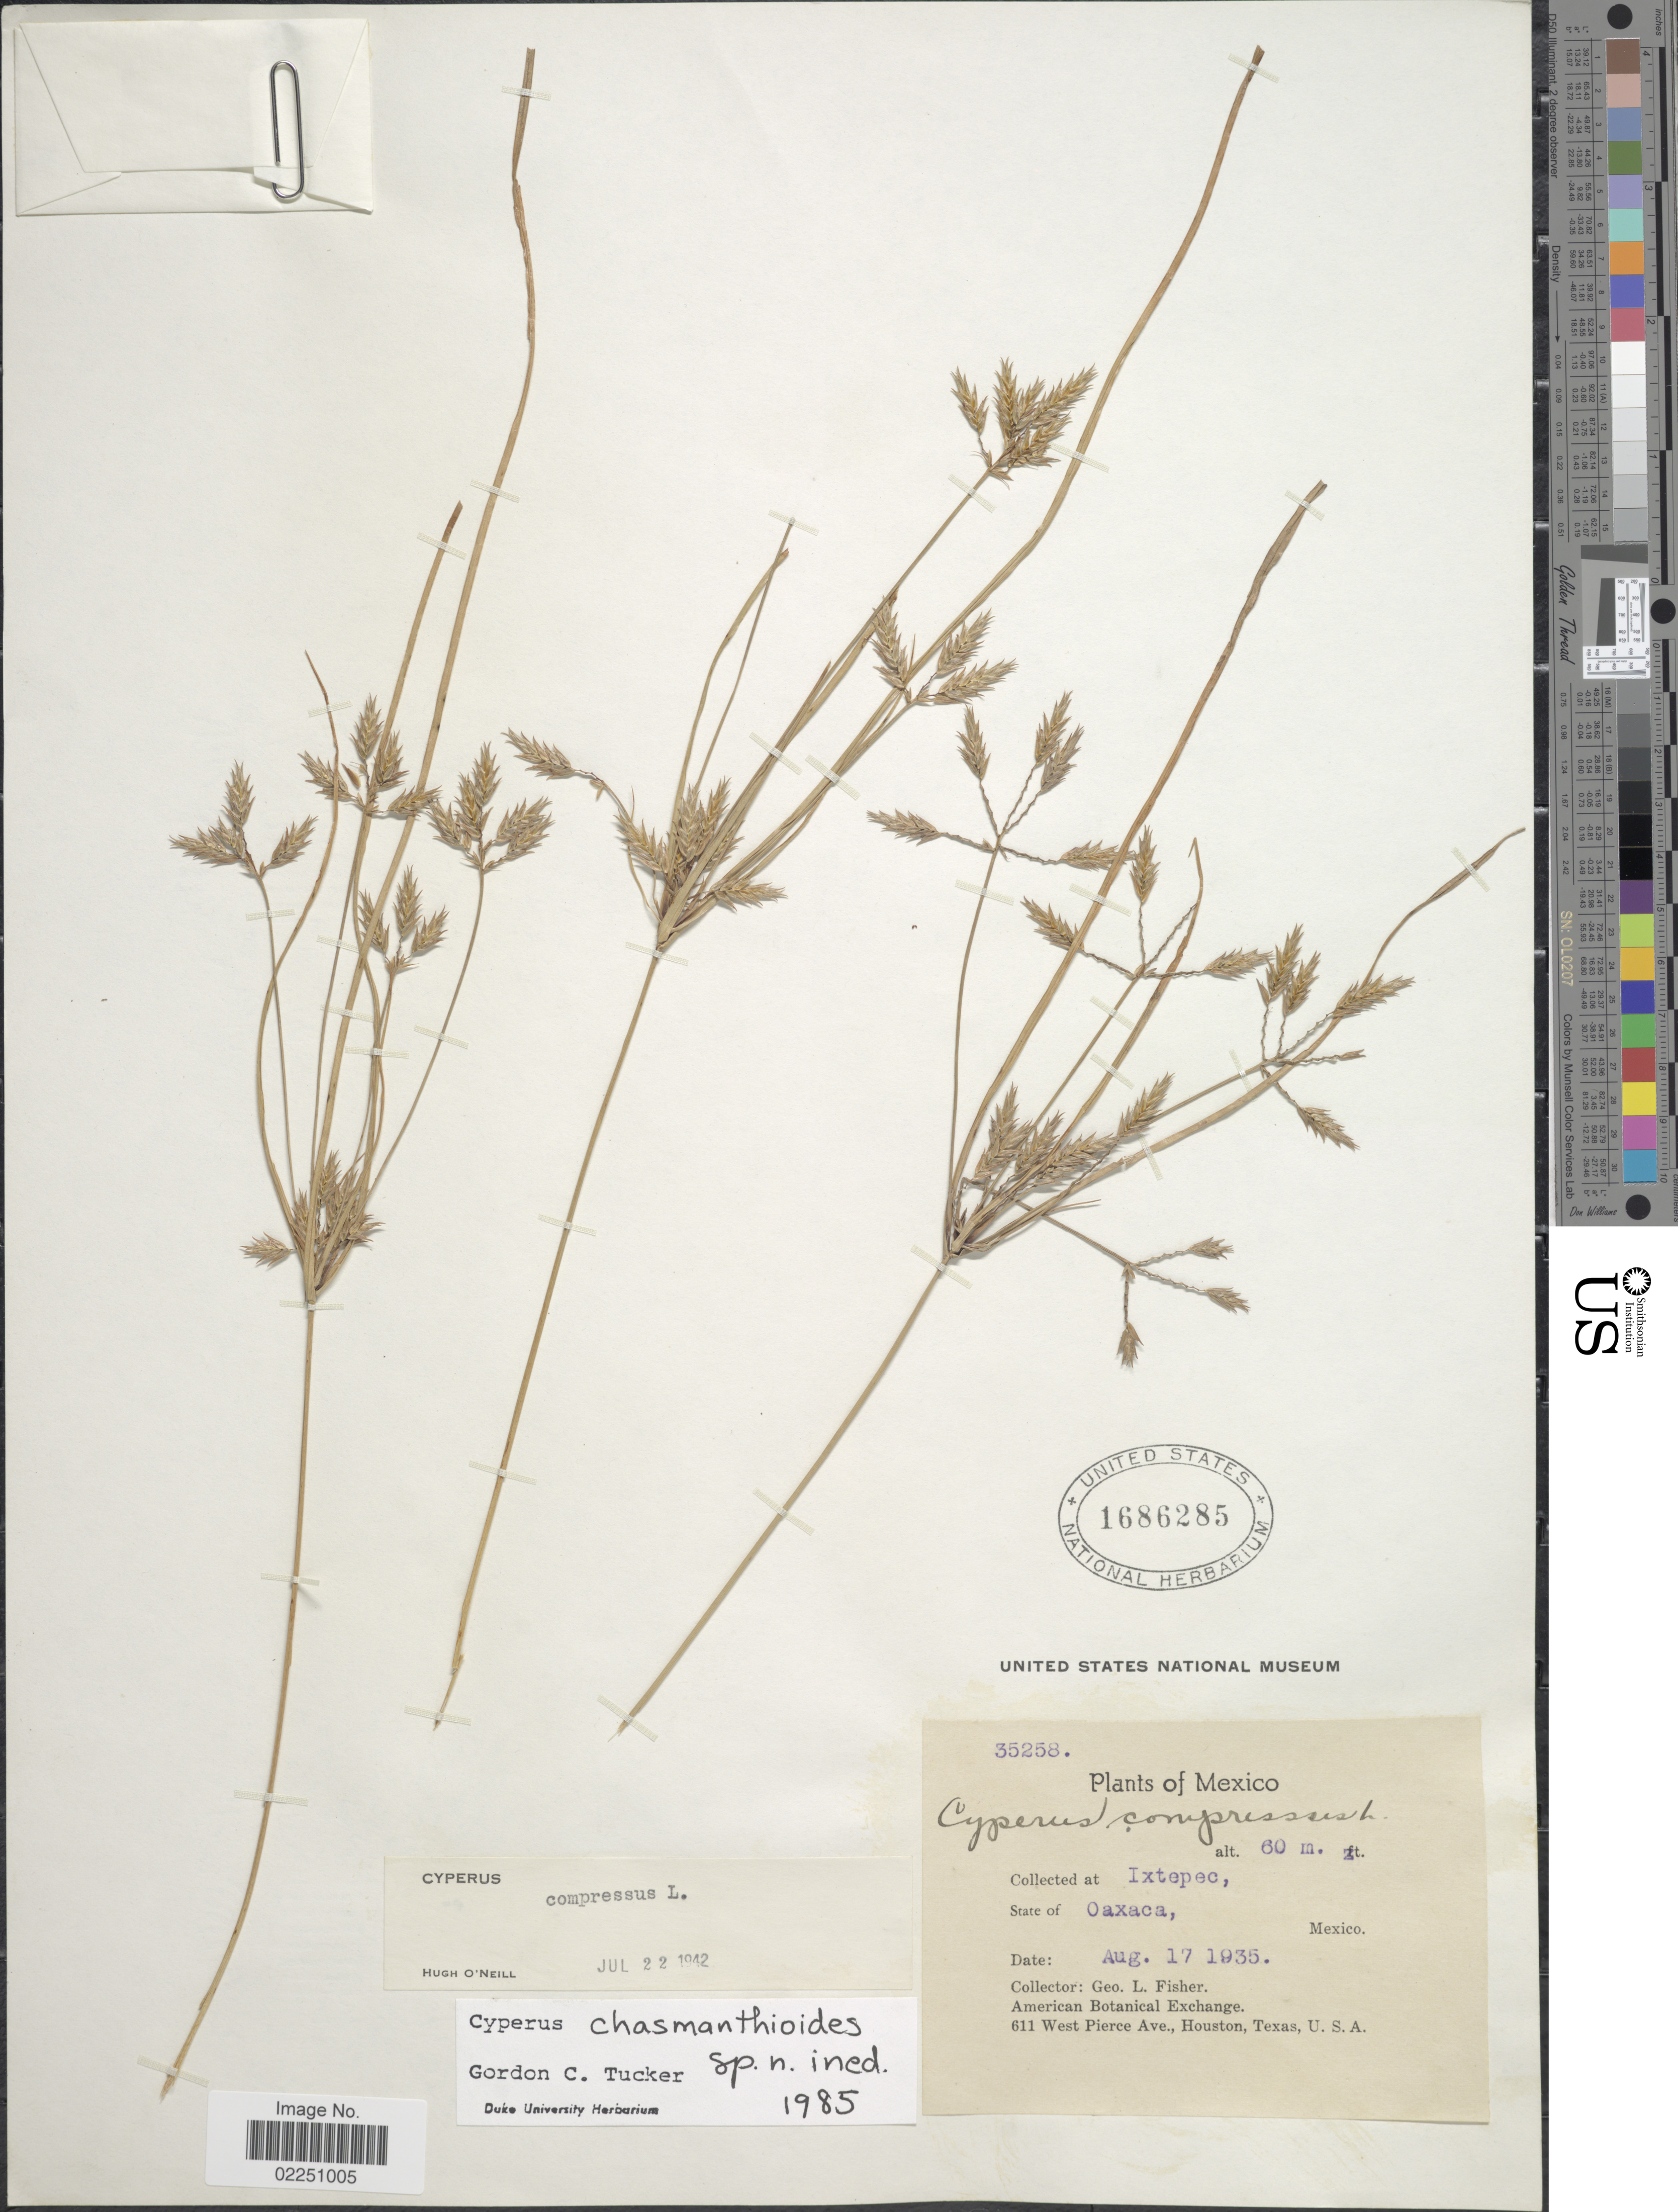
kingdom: Plantae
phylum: Tracheophyta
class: Liliopsida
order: Poales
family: Cyperaceae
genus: Cyperus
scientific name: Cyperus wilburii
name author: G.C. Tucker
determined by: Strong, Mark T., (BOT), Smithsonian Institution - National Museum of Natural History (UNITED STATES)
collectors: G. L. Fisher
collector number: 35258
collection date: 1935-08-17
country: Mexico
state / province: Oaxaca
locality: Ixtepec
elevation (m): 60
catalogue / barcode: US 1686285